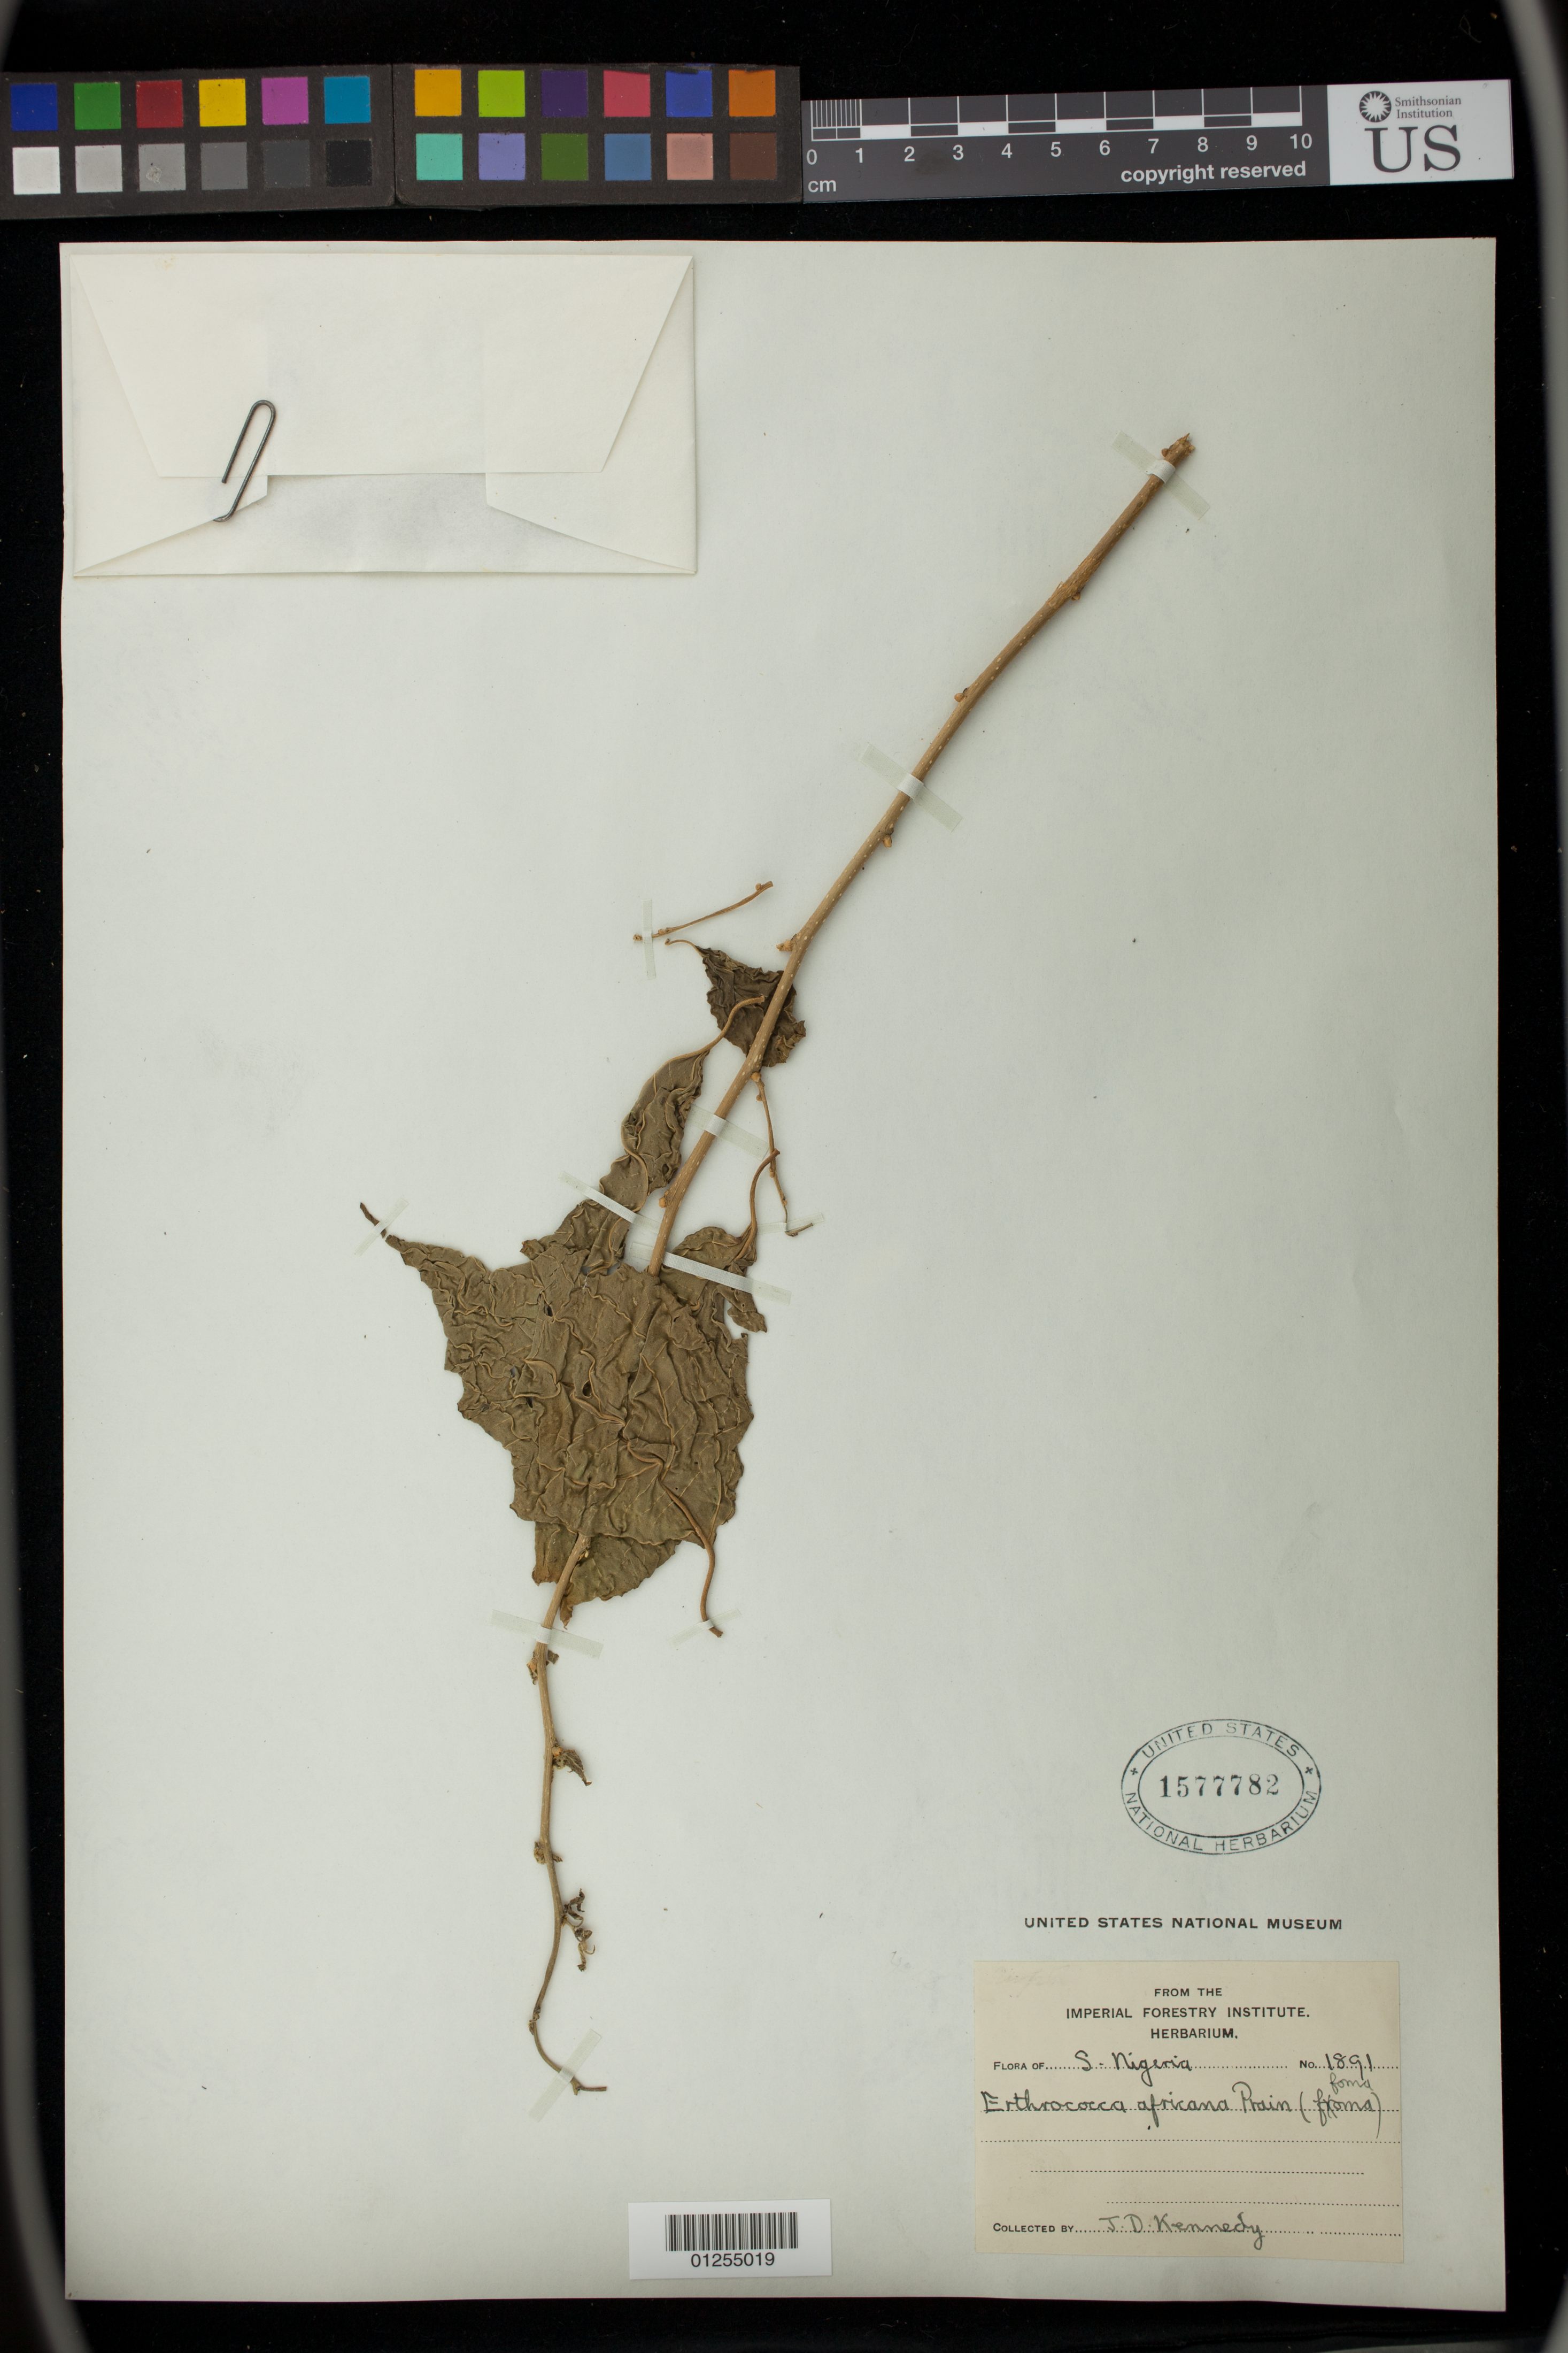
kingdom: Plantae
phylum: Tracheophyta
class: Magnoliopsida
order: Malpighiales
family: Euphorbiaceae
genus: Erythrococca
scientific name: Erythrococca africana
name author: (Baill.) Prain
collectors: J. D. Kennedy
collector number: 1891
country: Nigeria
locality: S. Nigeria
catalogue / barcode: US 1577782